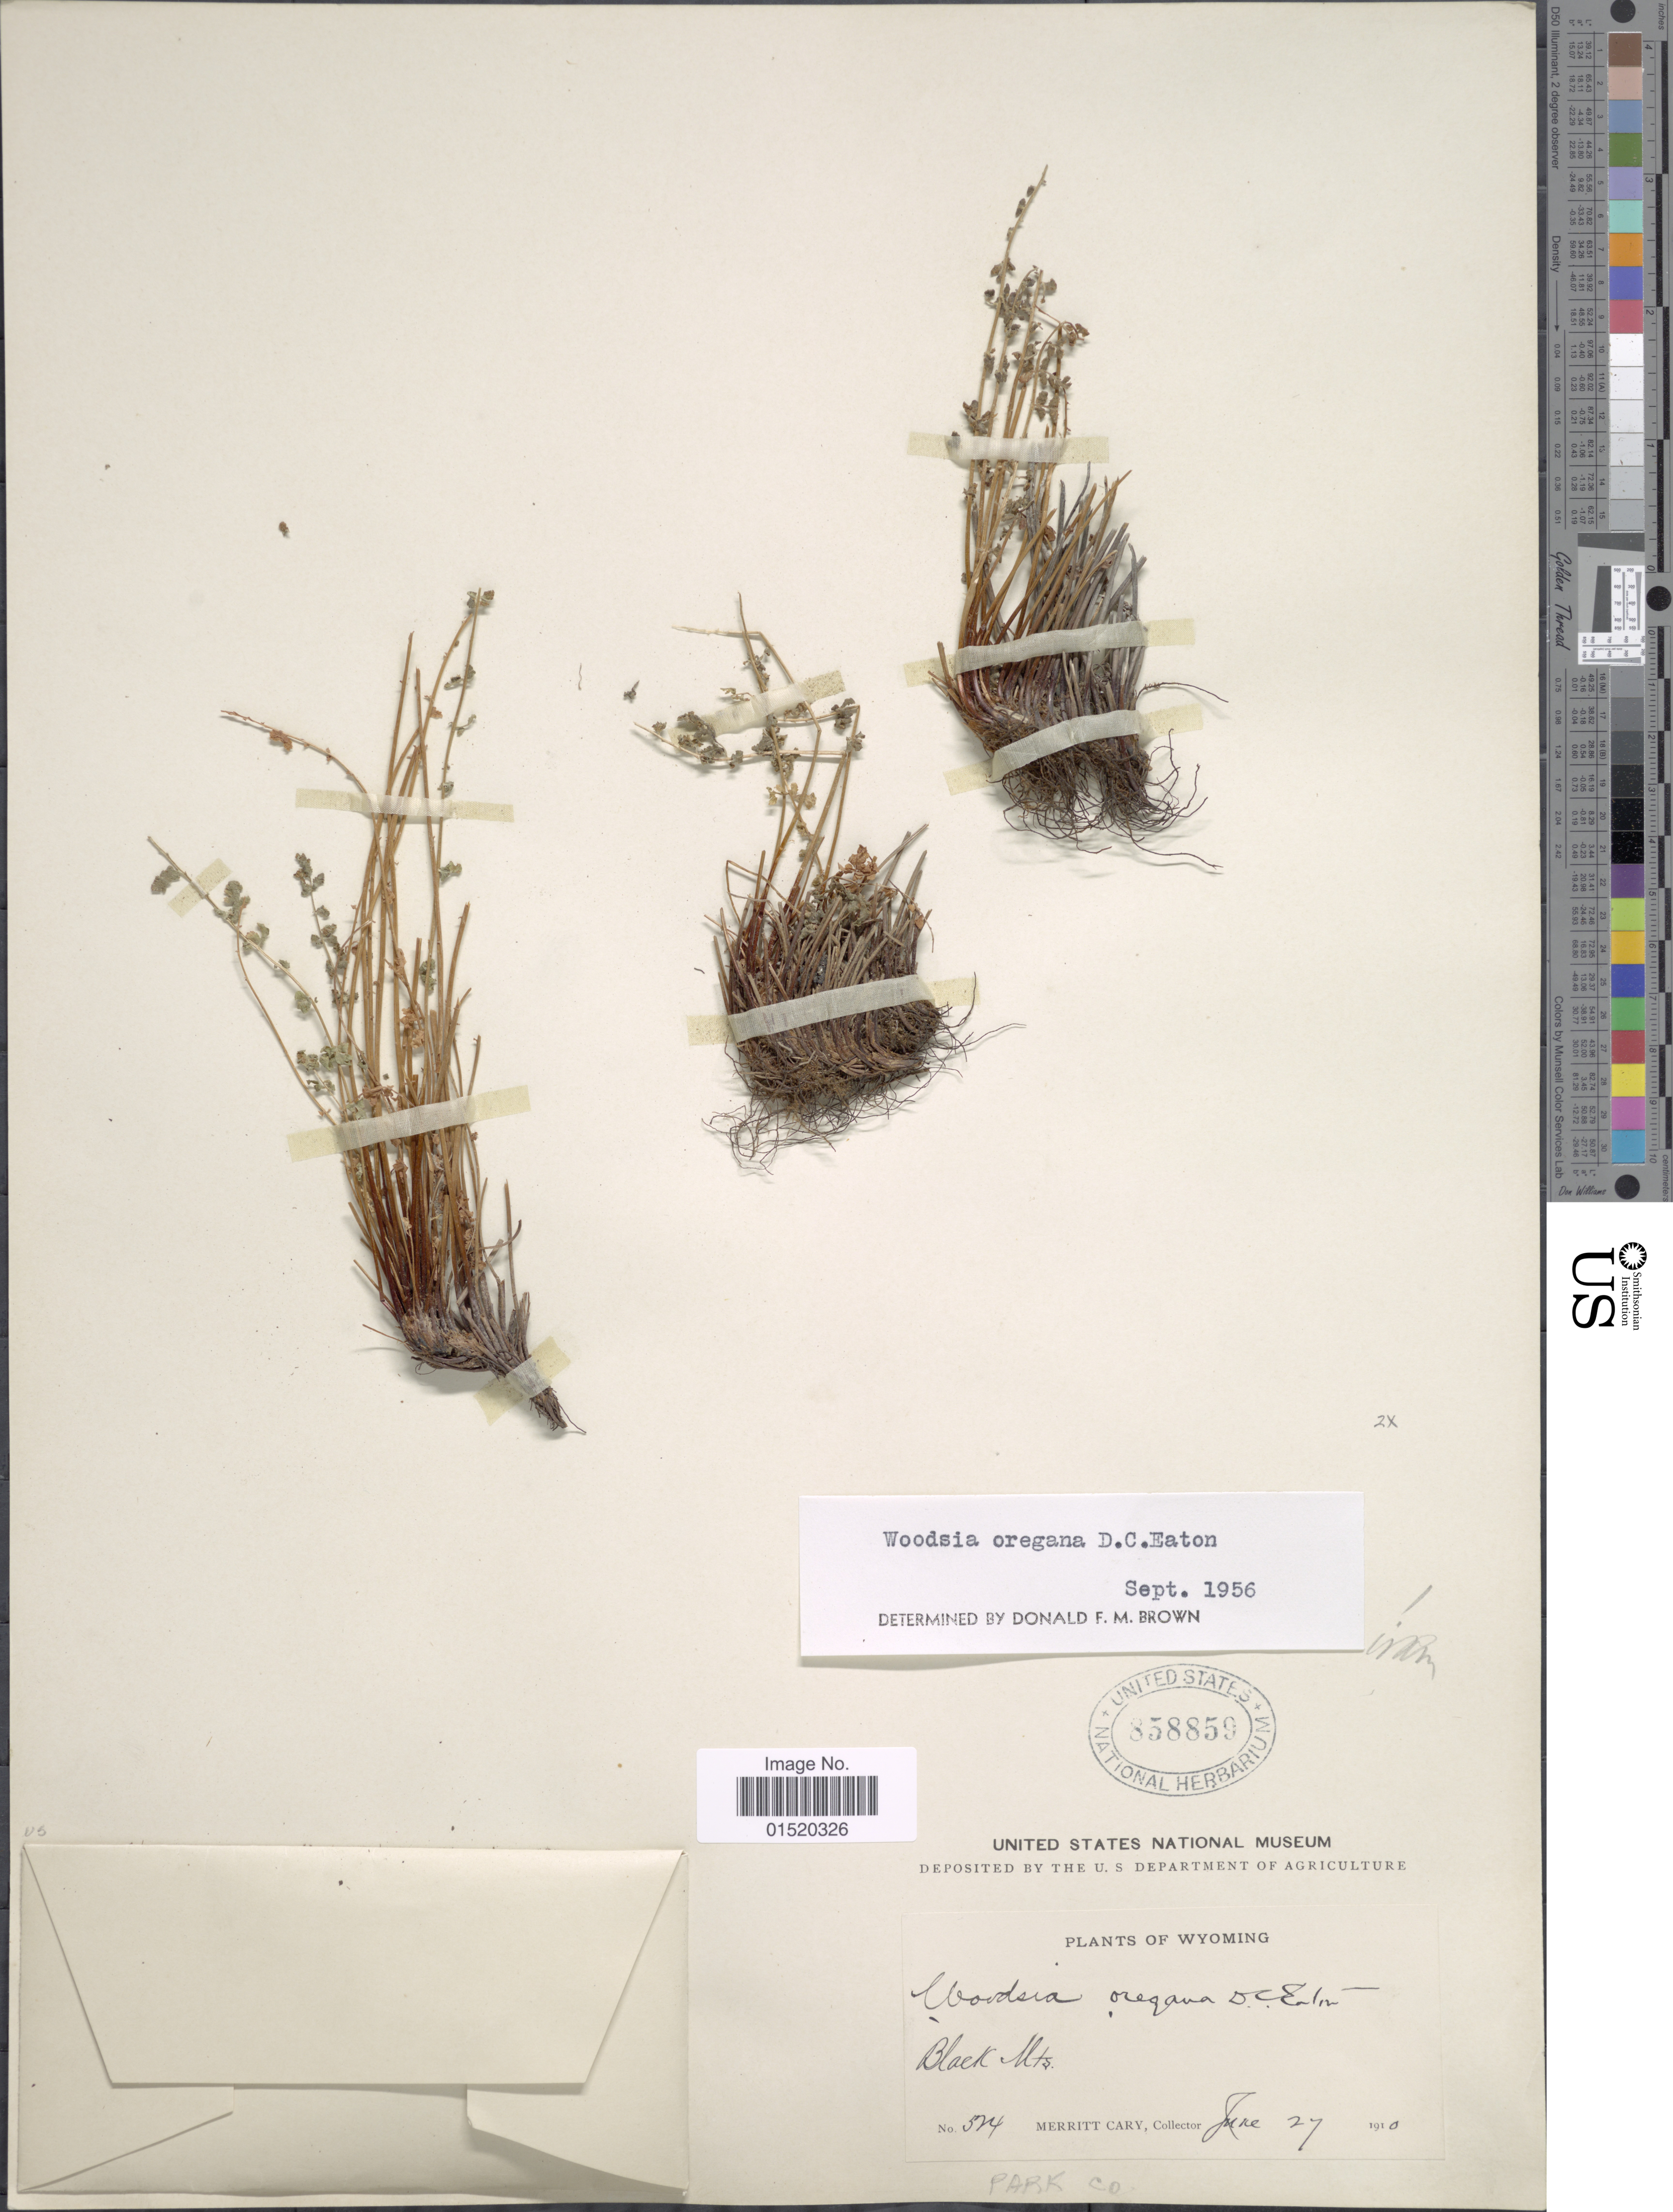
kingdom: Plantae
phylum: Tracheophyta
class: Polypodiopsida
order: Polypodiales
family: Woodsiaceae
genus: Woodsia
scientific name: Woodsia oregana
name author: D.C. Eaton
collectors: M. Cary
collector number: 524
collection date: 1910-06-27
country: United States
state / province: Wyoming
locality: Black Mts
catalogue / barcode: US 858859